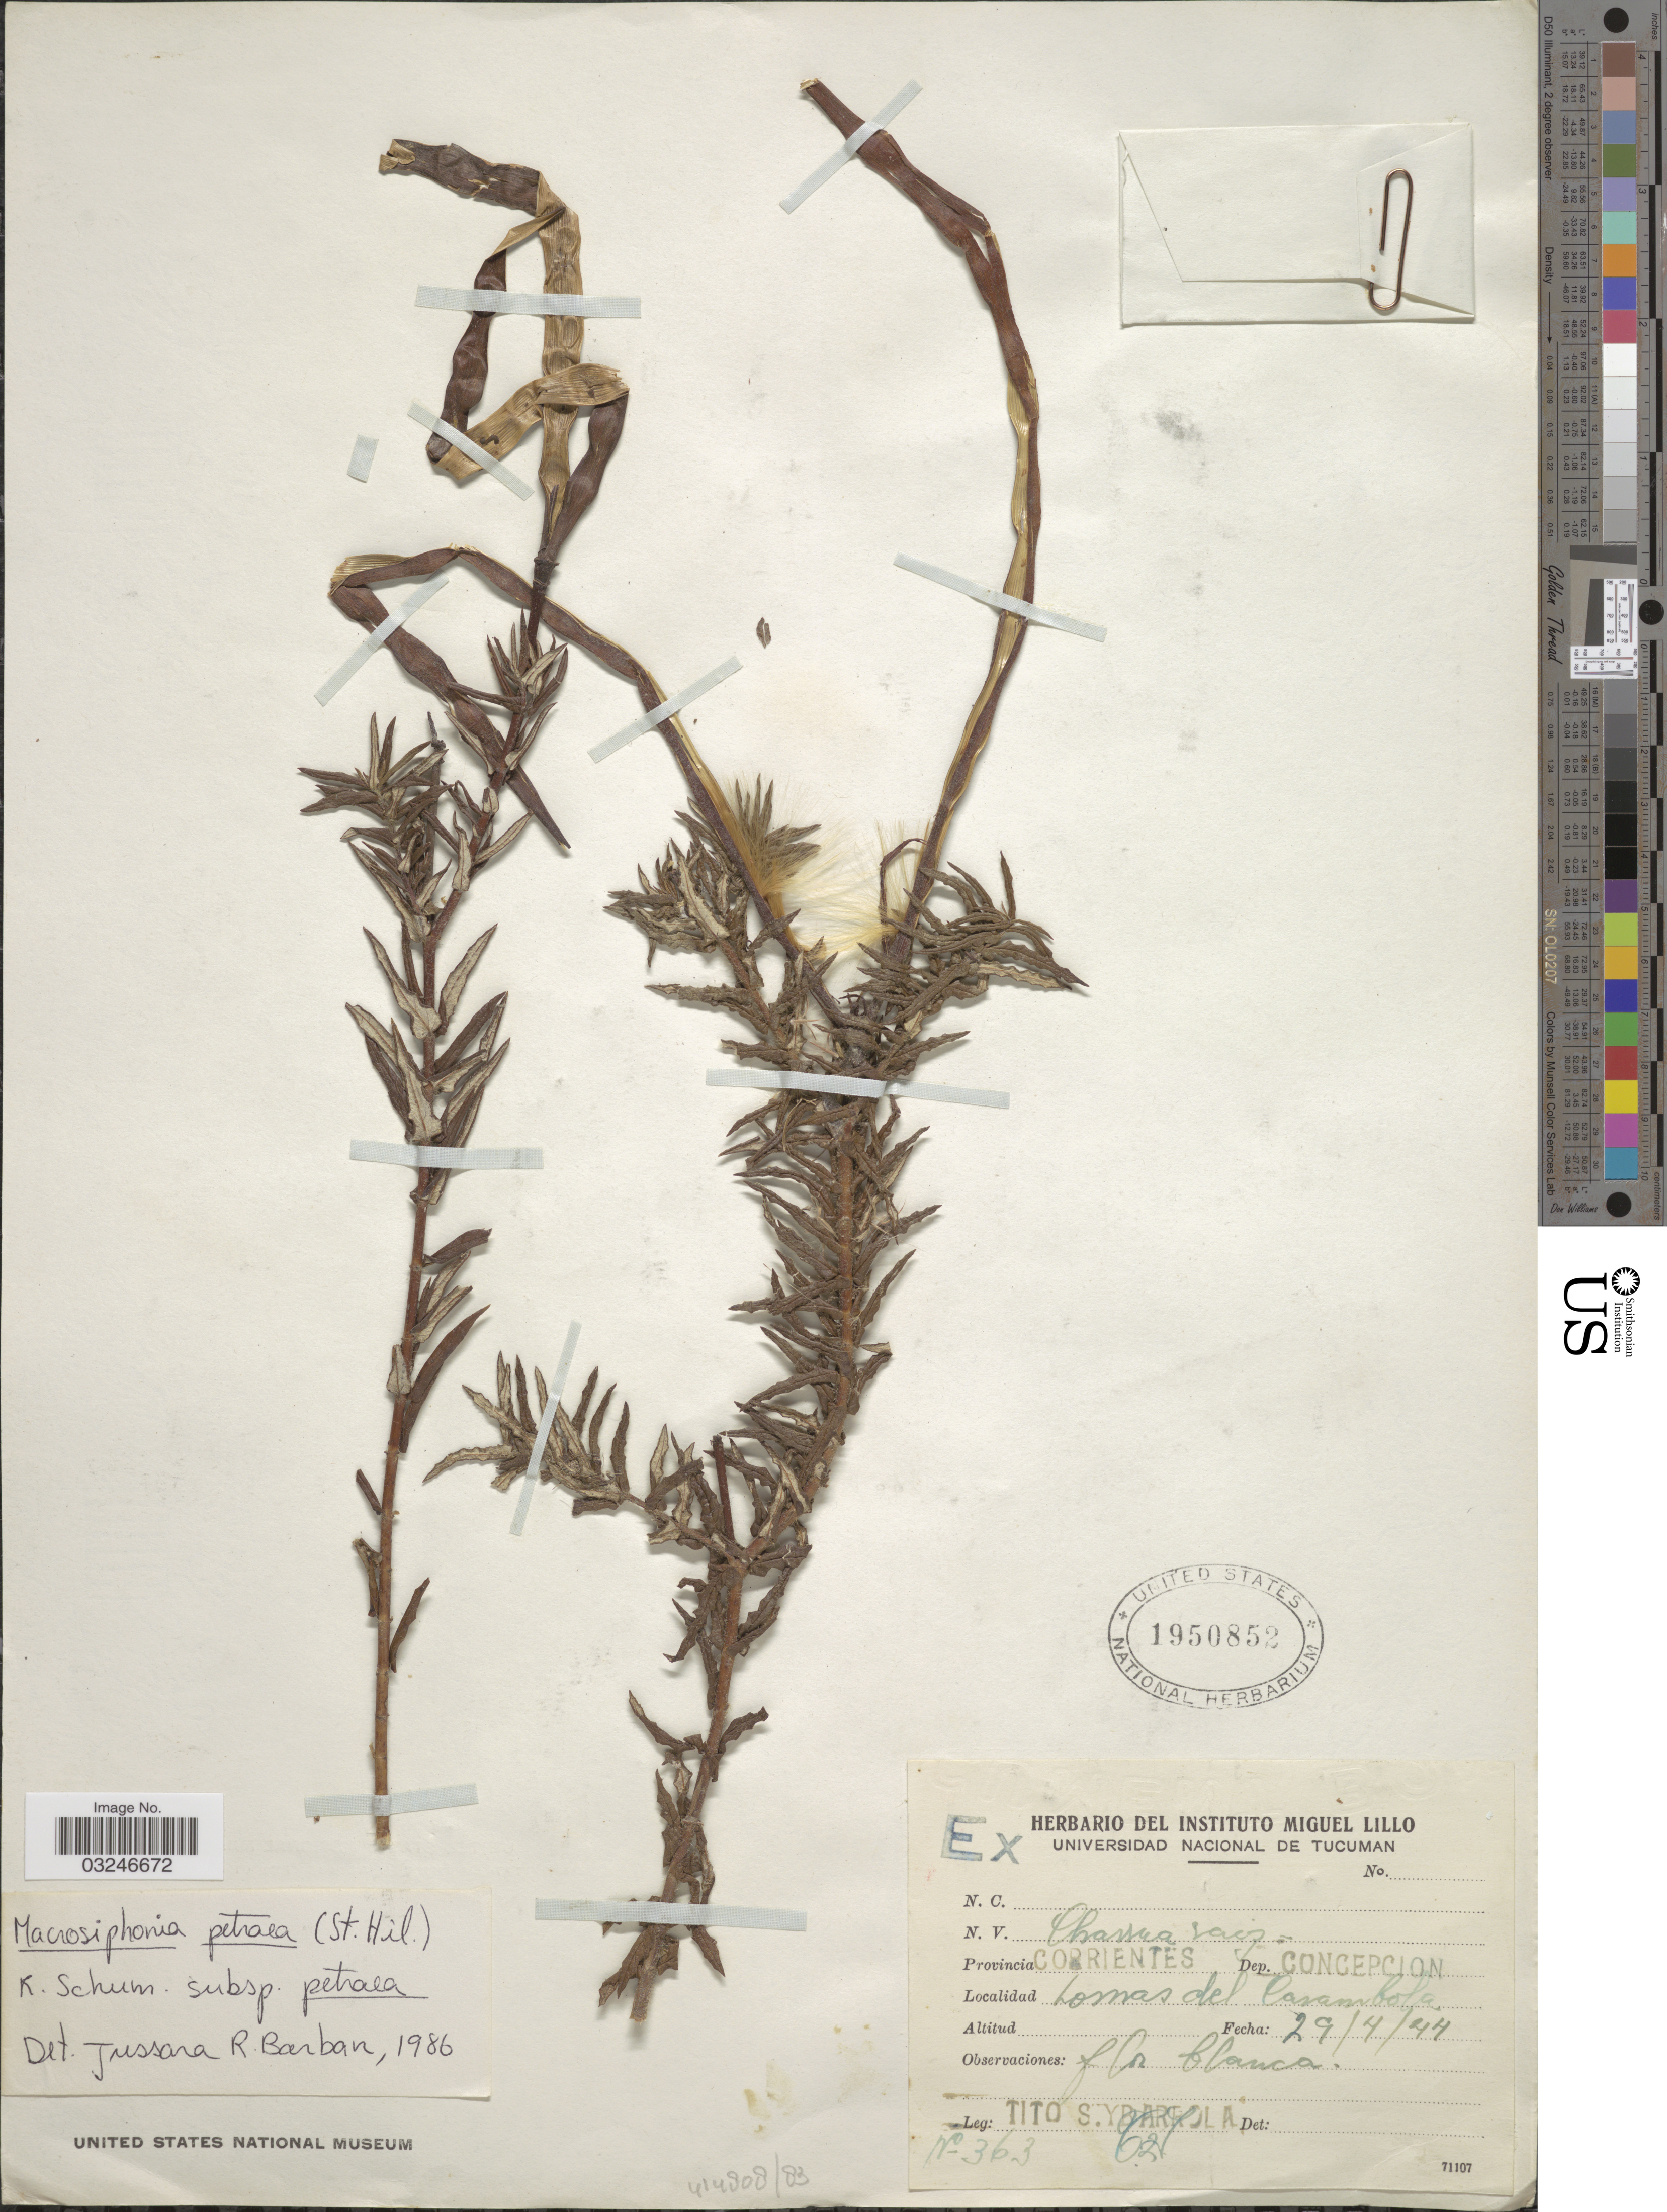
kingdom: Plantae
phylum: Tracheophyta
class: Magnoliopsida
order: Gentianales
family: Apocynaceae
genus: Macrosiphonia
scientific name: Macrosiphonia petraea subsp. petraea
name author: (A. St.-Hil.) Kuntze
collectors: T. Stybarrola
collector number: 363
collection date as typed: Transcribed d/m/y: 29/4/44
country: Argentina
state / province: Corrientes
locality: Dep. Concepcion. Lomas del Carambola.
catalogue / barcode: US 1950852